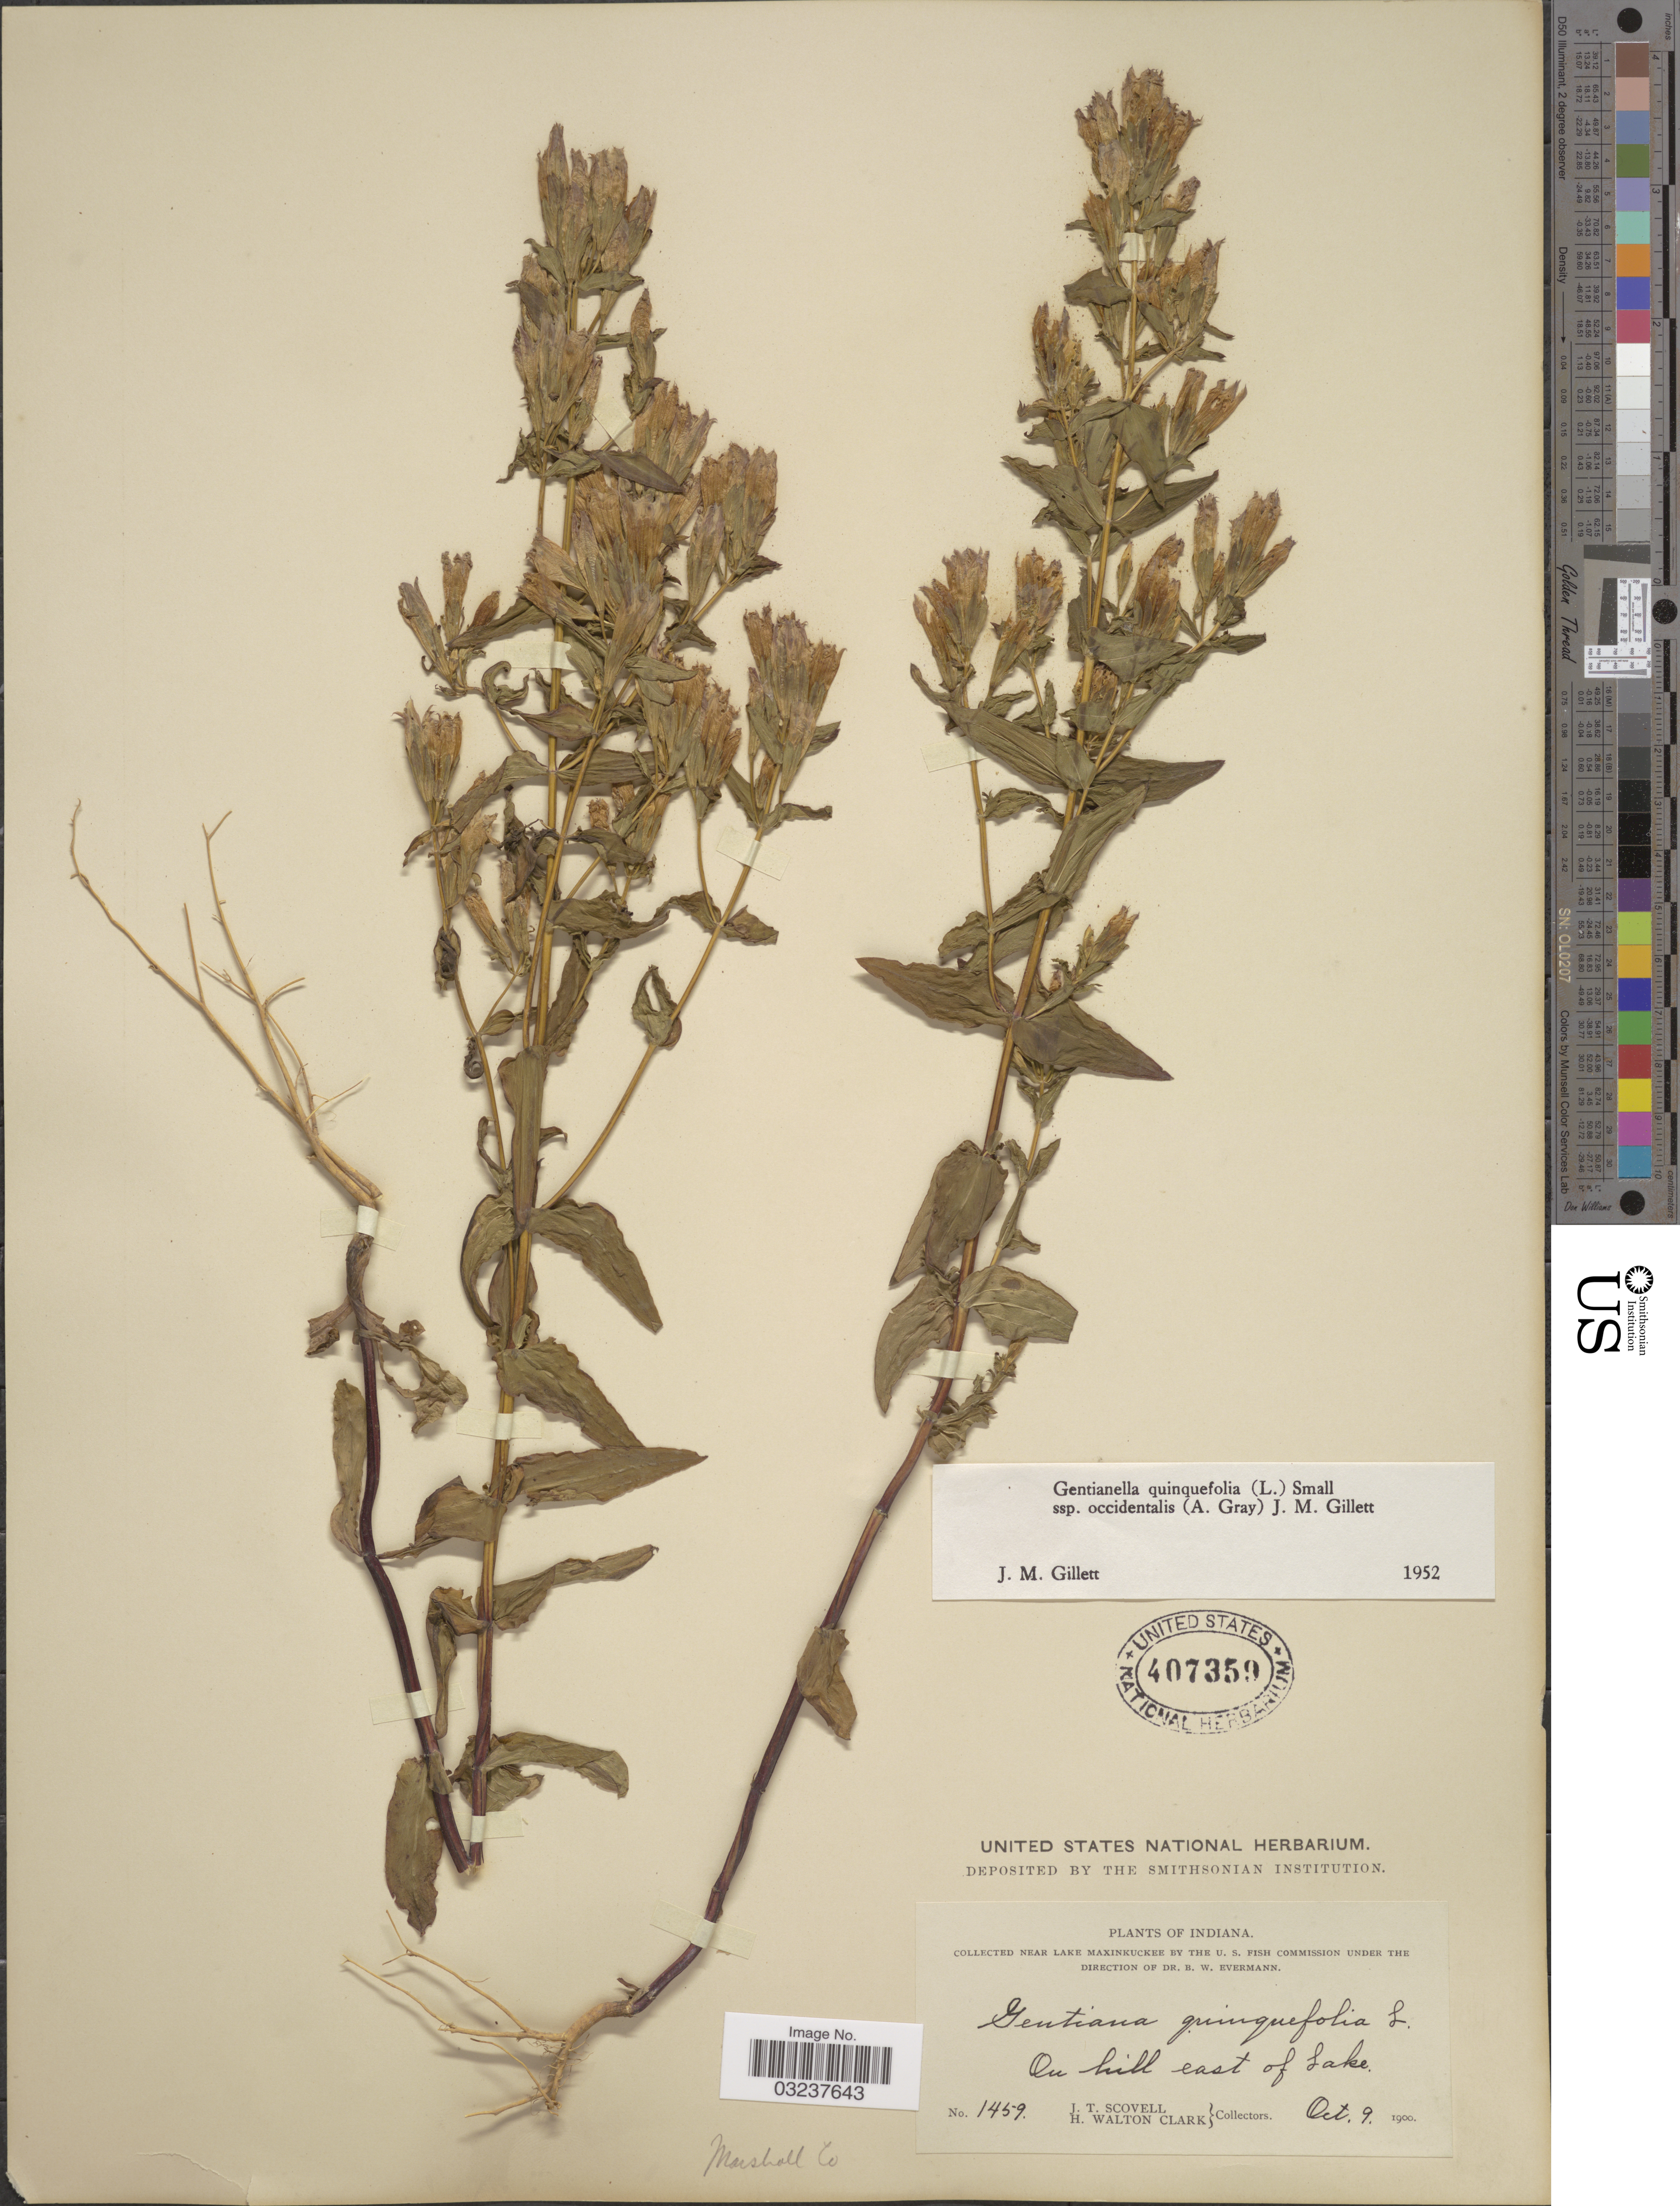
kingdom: Plantae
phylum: Tracheophyta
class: Magnoliopsida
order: Gentianales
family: Gentianaceae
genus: Gentianella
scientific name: Gentianella quinquefolia subsp. occidentalis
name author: (A. Gray) J.M. Gillett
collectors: J. T. Scovell & H. W. Clark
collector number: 1459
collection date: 1900-10-09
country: United States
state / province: Indiana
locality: Near Lake Maxinkuckee, On hill east of Lake. Marshall Co.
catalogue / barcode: US 407359